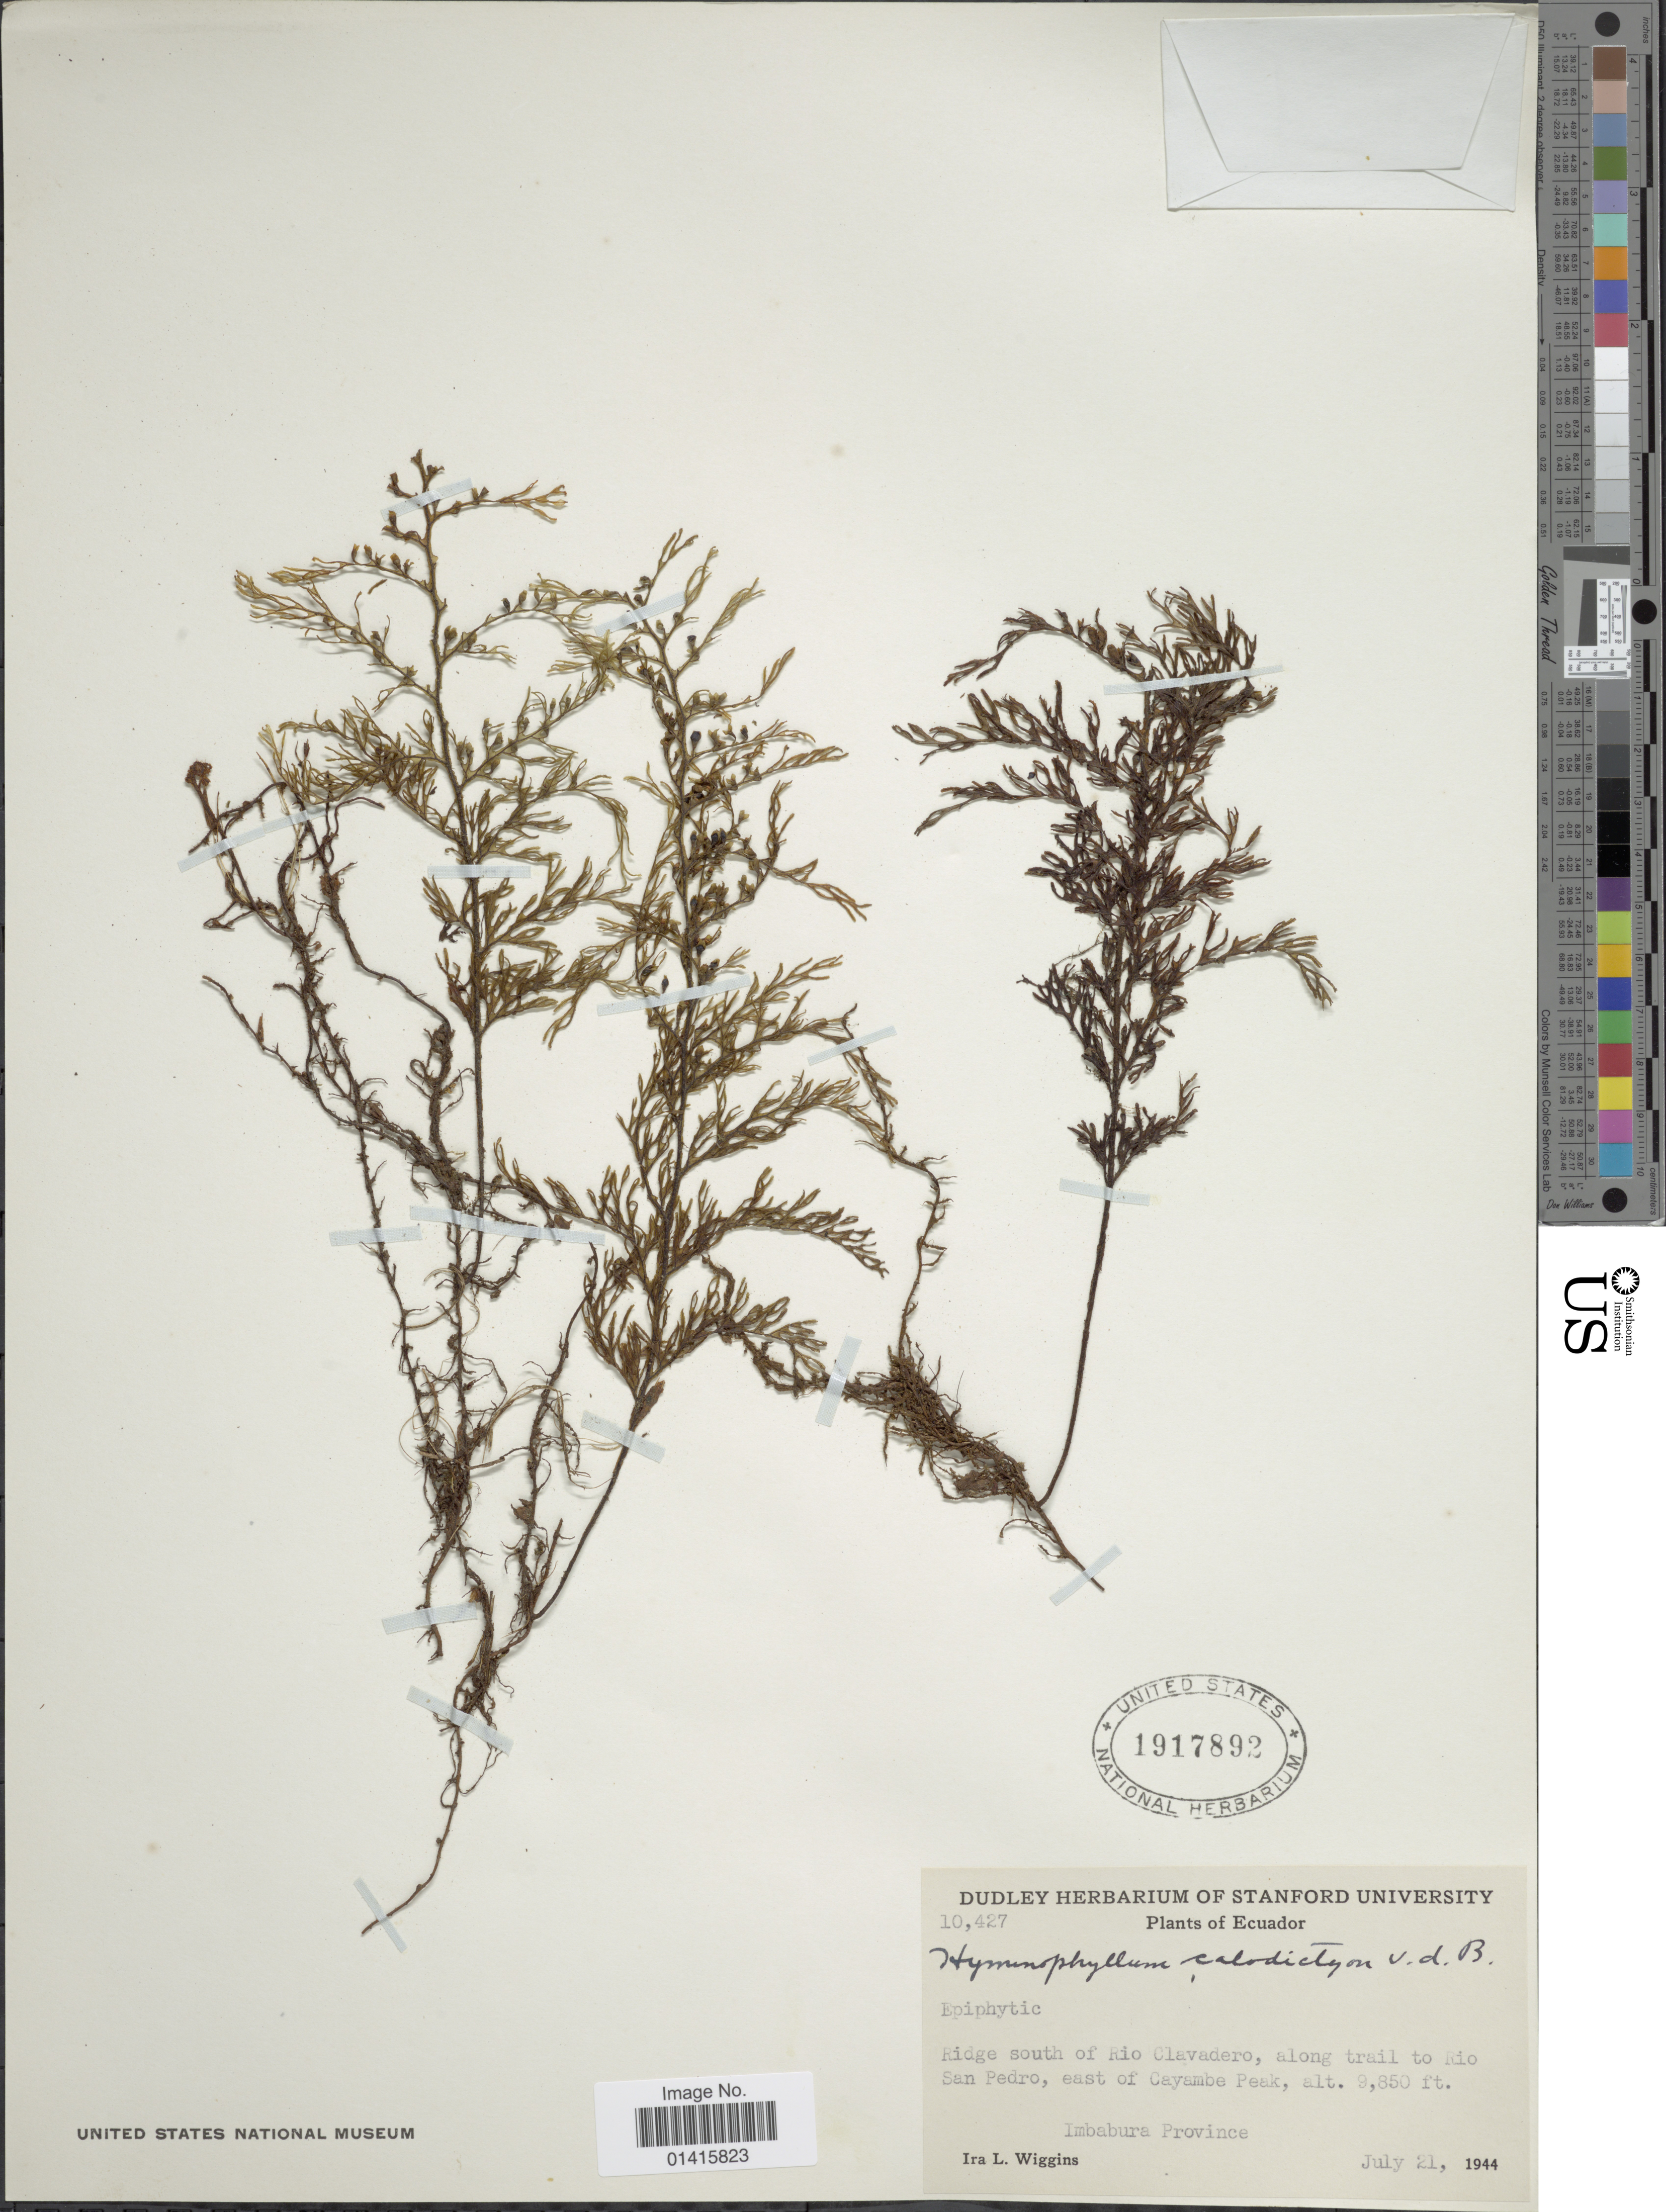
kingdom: Plantae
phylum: Tracheophyta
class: Polypodiopsida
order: Hymenophyllales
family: Hymenophyllaceae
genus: Hymenophyllum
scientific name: Hymenophyllum calodictyum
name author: Bosch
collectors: I. L. Wiggins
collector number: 10427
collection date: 1944-07-21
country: Ecuador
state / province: Imbabura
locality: Ridge south of Rio Clavadero, along trail to Rio San Pedro, east of Cayambe Peak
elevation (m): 3002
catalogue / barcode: US 1917892